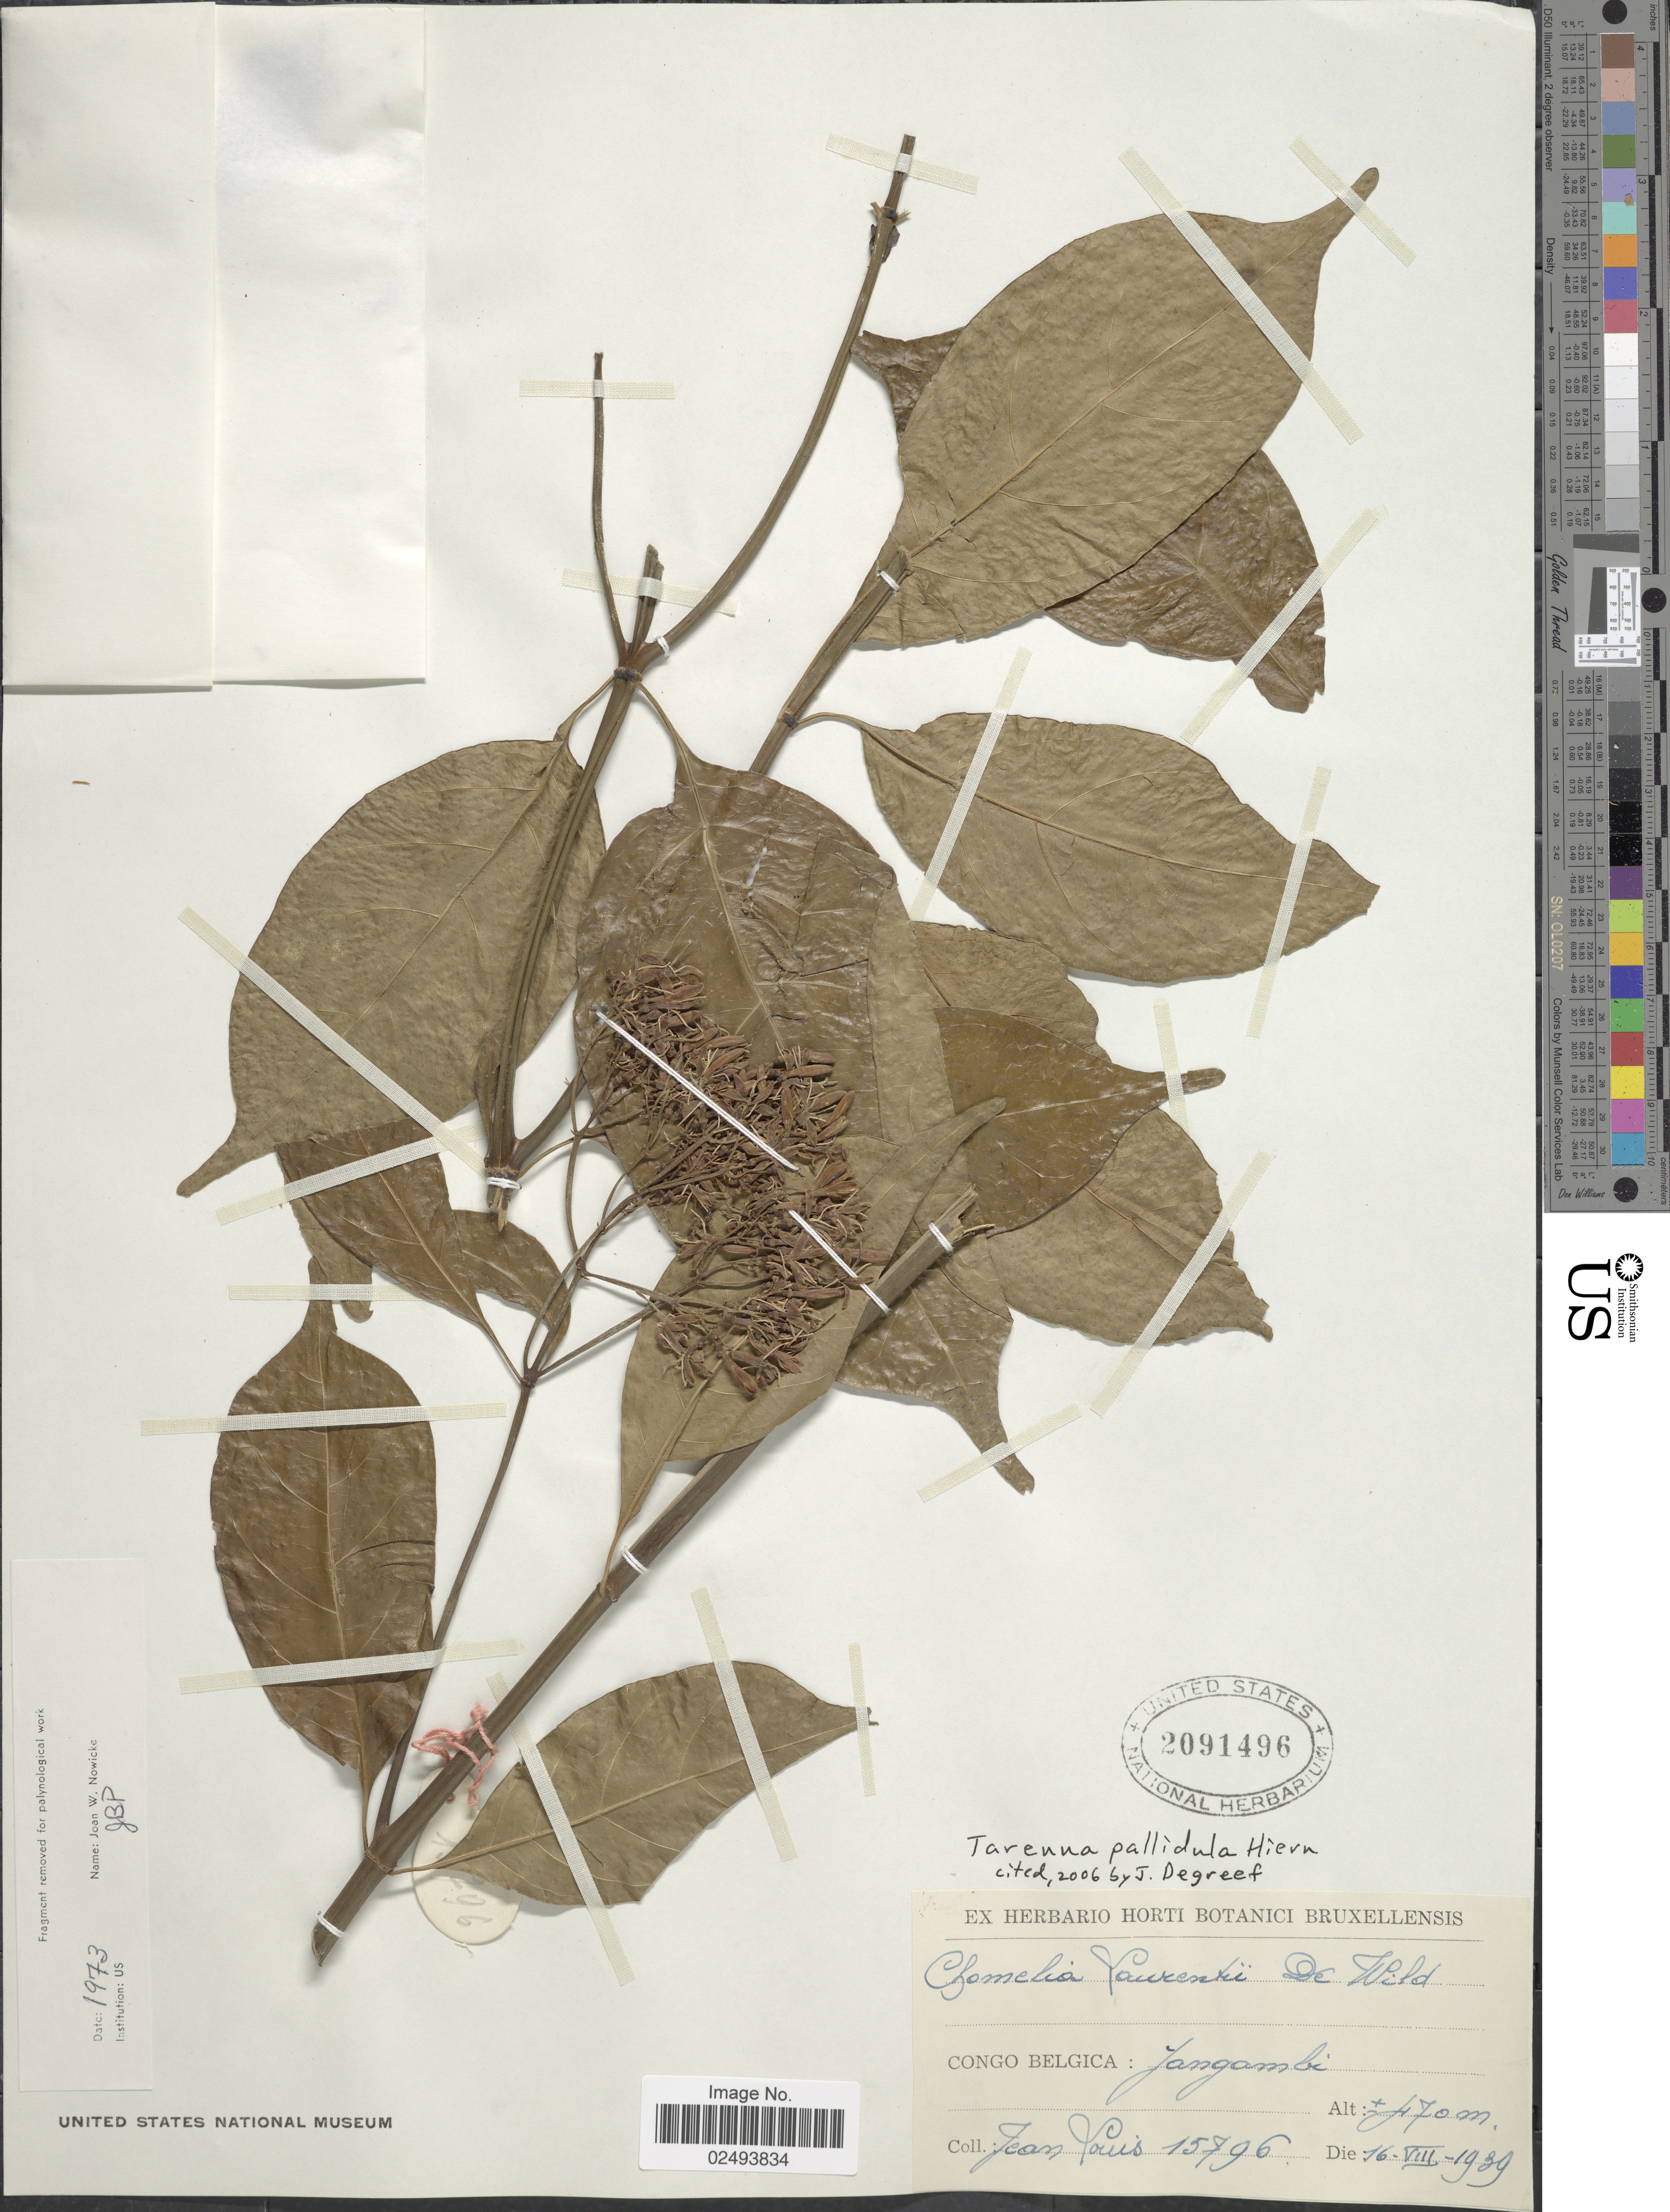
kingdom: Plantae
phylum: Tracheophyta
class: Magnoliopsida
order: Gentianales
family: Rubiaceae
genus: Tarenna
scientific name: Tarenna pallidula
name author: Hiern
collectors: J. Louis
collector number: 1576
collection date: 1939-08-16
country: Congo, Democratic Republic of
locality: Congo Belgica: Jangambi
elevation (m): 470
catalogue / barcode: US 2091496